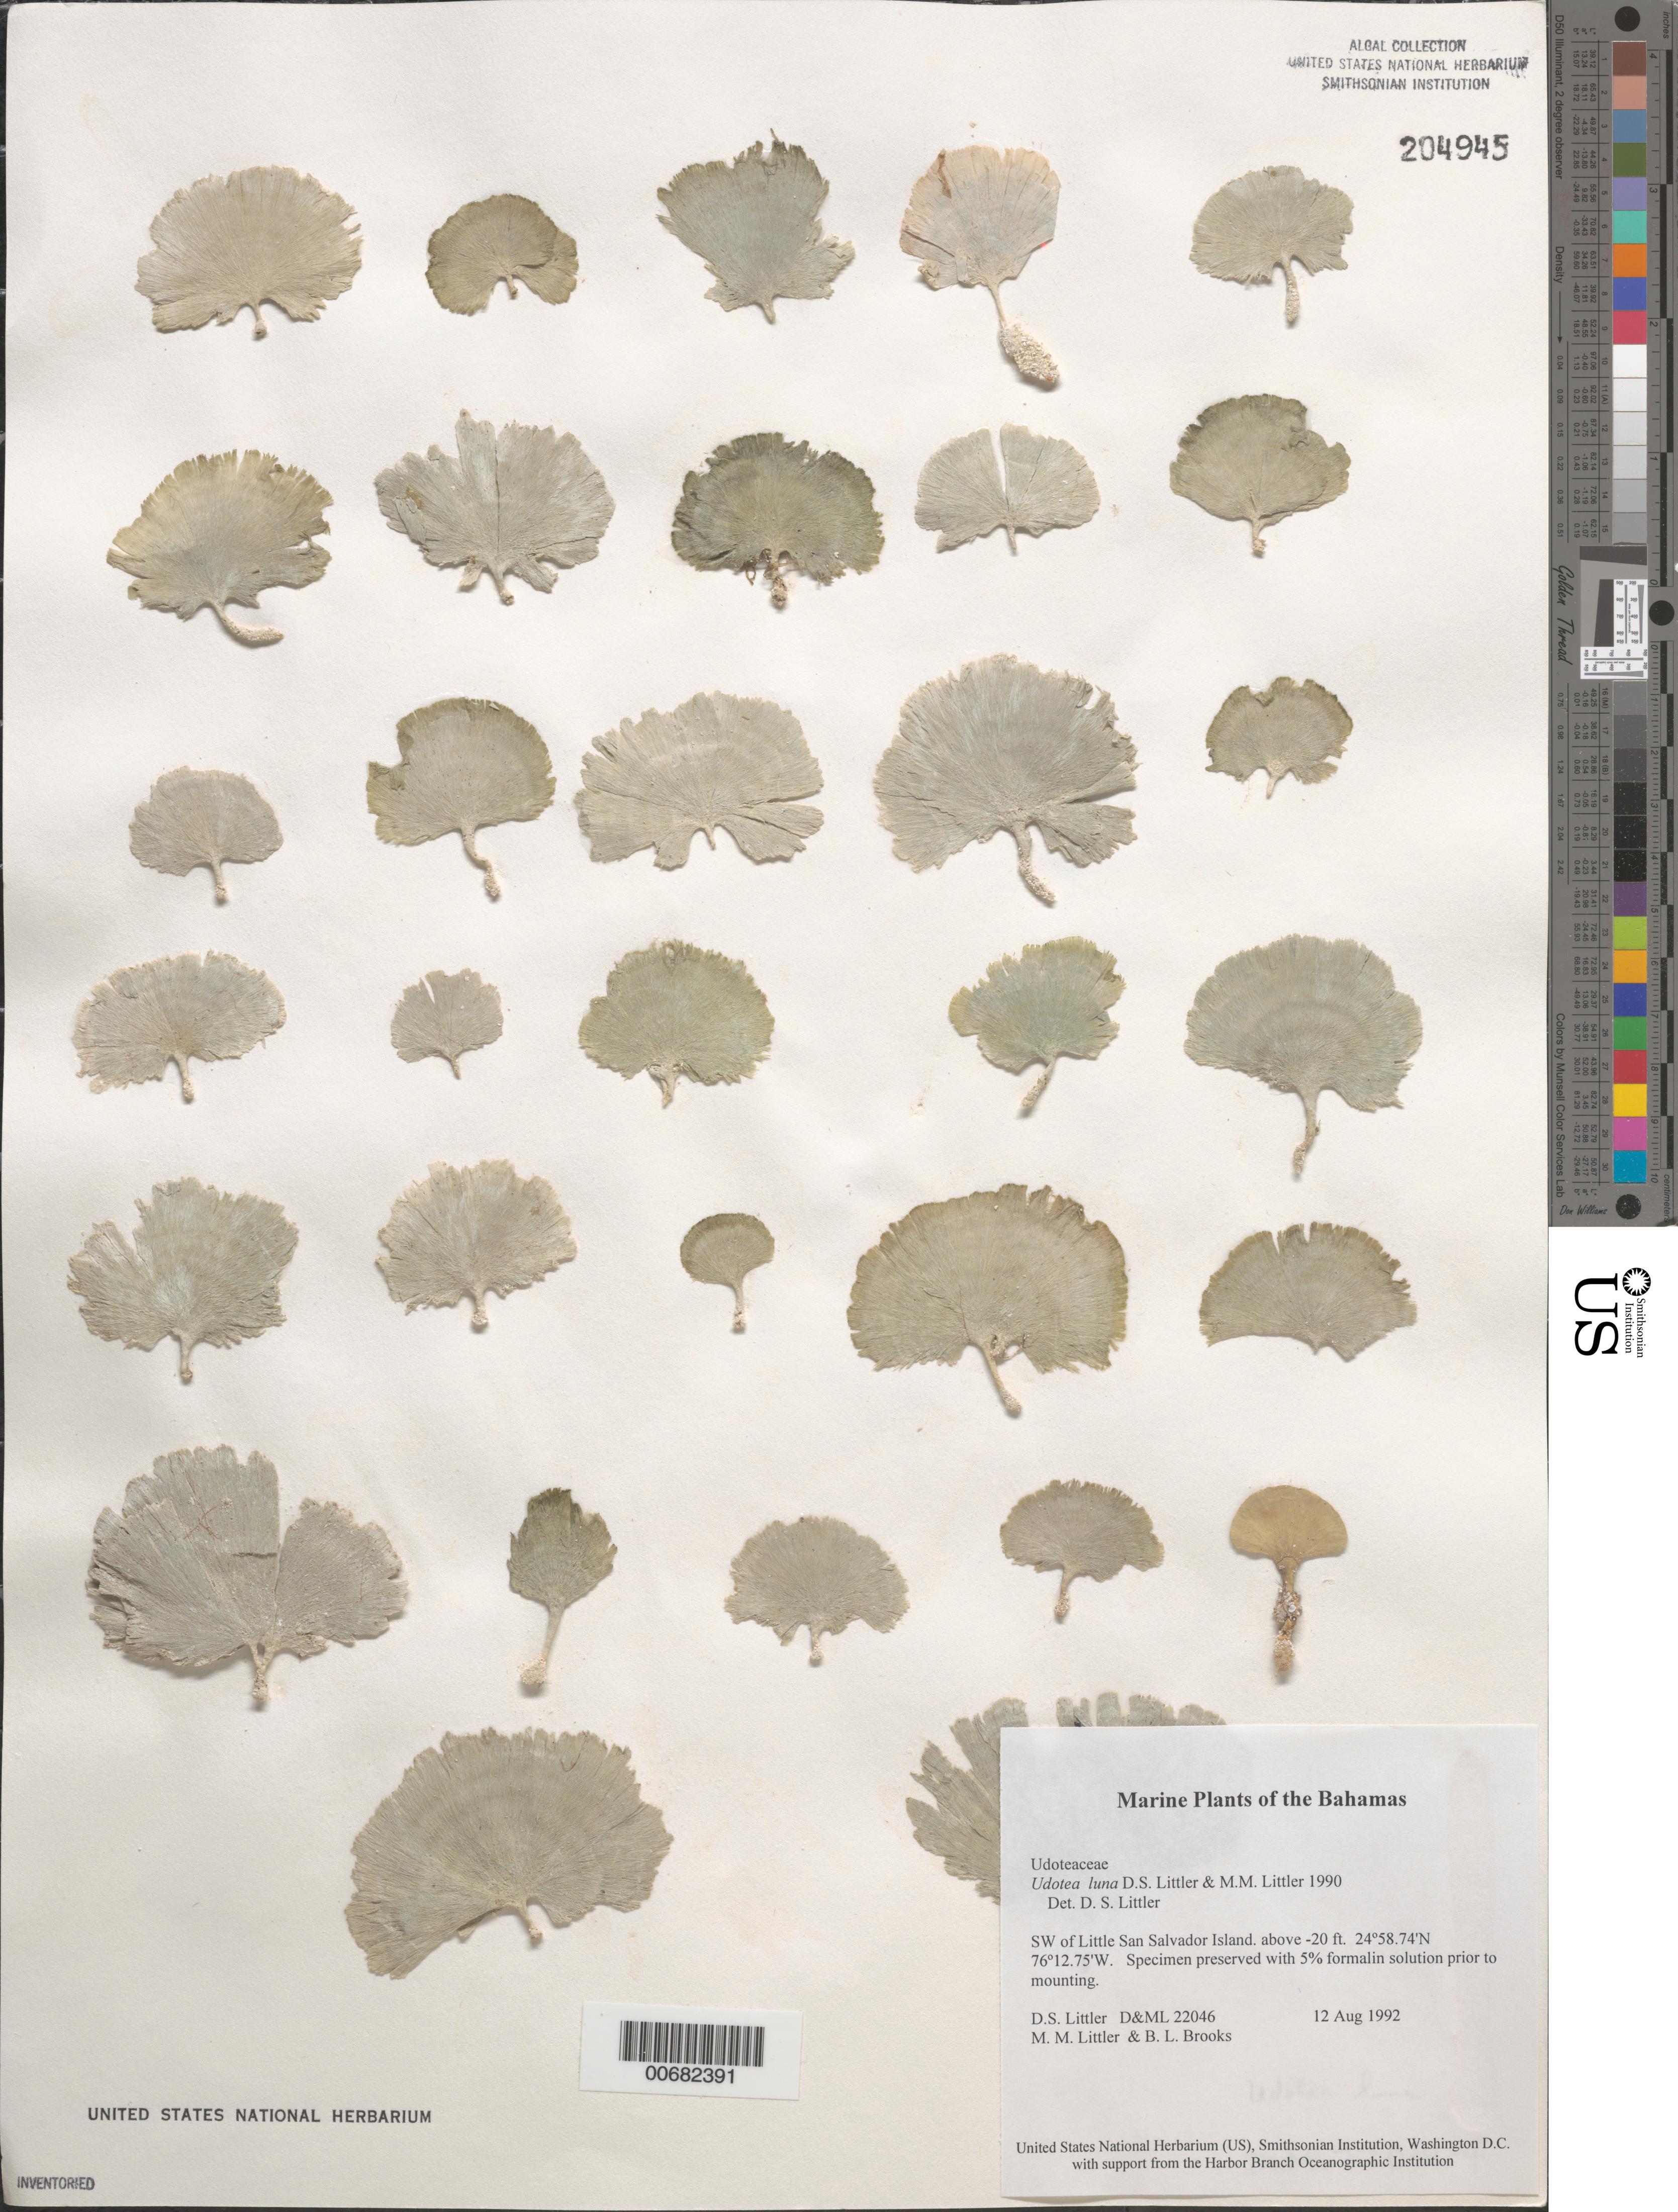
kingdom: Plantae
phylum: Chlorophyta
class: Ulvophyceae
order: Bryopsidales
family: Udoteaceae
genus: Udotea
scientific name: Udotea luna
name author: D.S. Littler & Littler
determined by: Littler, D. S.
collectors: D. S. Littler, M. M. Littler & B. Brooks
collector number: D&ML 22046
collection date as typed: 12 Aug 1992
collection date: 1992-08-12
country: Bahamas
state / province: San Salvador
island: Little San Salvador Island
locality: Southwest of Little San Salvador Island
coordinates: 24 58.74' N, 76 12.75' W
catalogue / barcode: US 204945